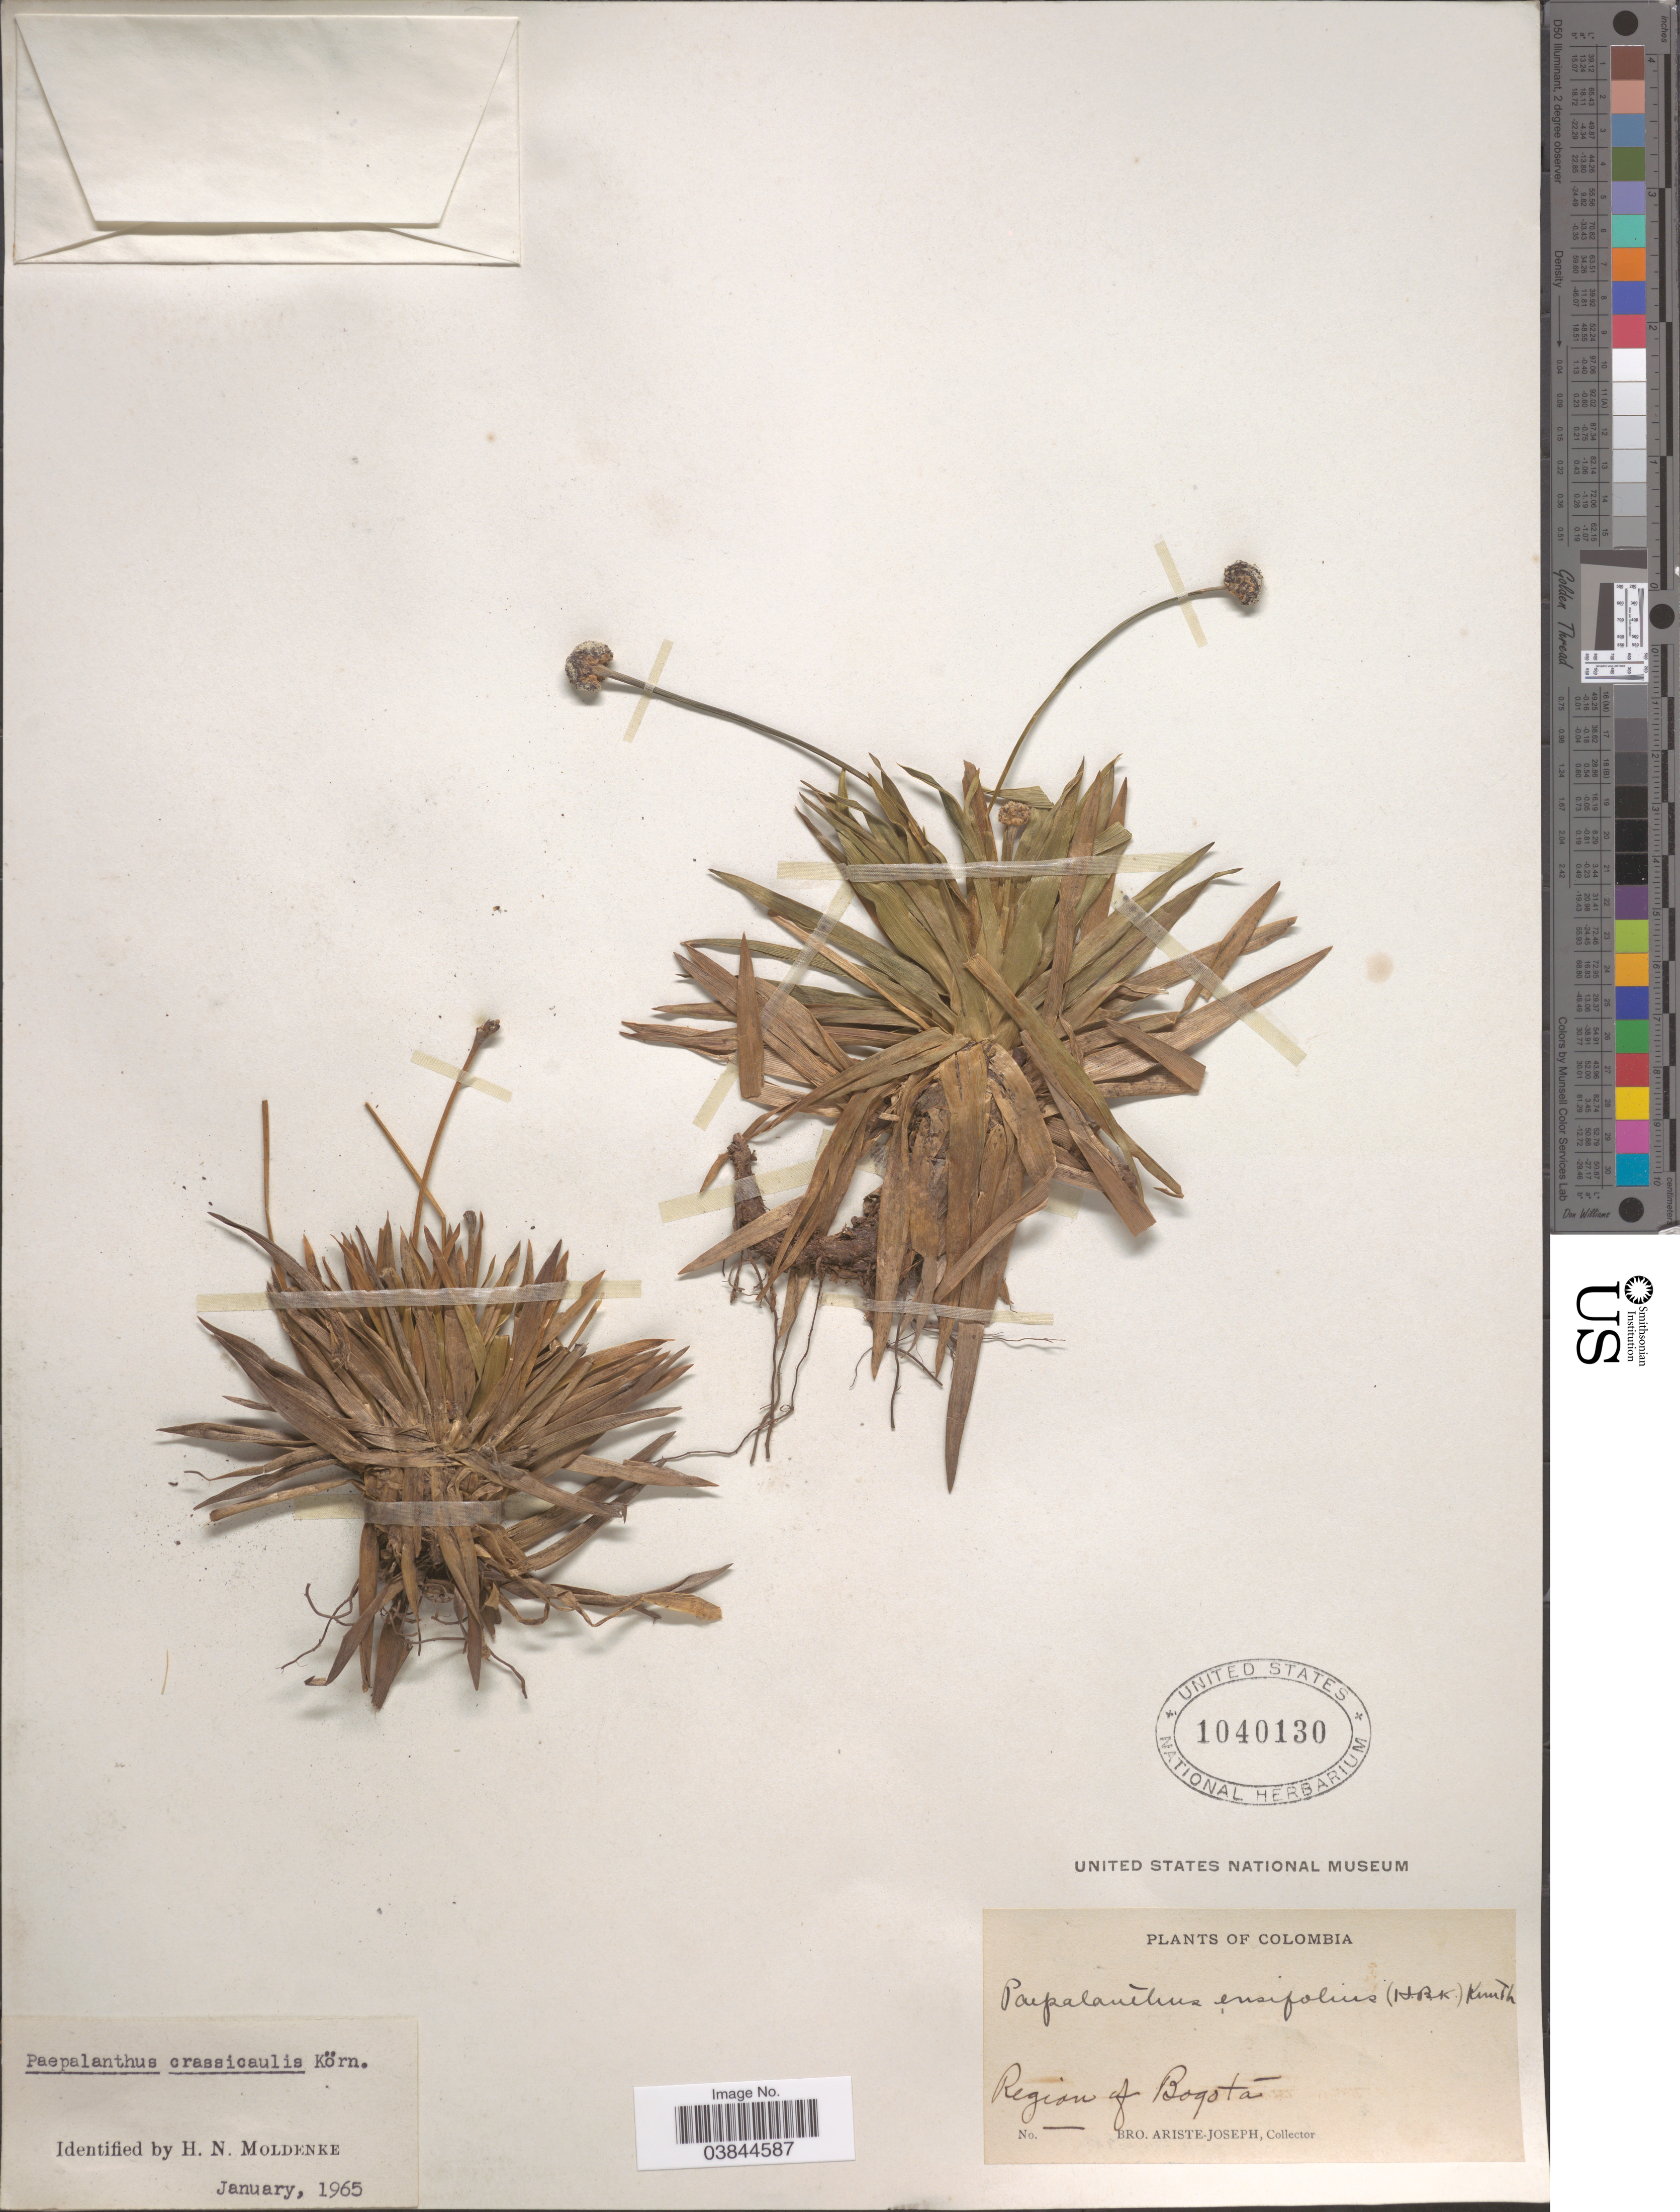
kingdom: Plantae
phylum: Tracheophyta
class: Liliopsida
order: Poales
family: Eriocaulaceae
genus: Paepalanthus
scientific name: Paepalanthus ensifolius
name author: (Kunth) Kunth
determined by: Sauthier, Laura Jeanne, (SPF), Universidade de Sao Paulo (BRAZIL)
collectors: Bro. Ariste-Joseph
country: Colombia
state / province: Bogota D.C.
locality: Region of Bogotá.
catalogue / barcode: US 1040130